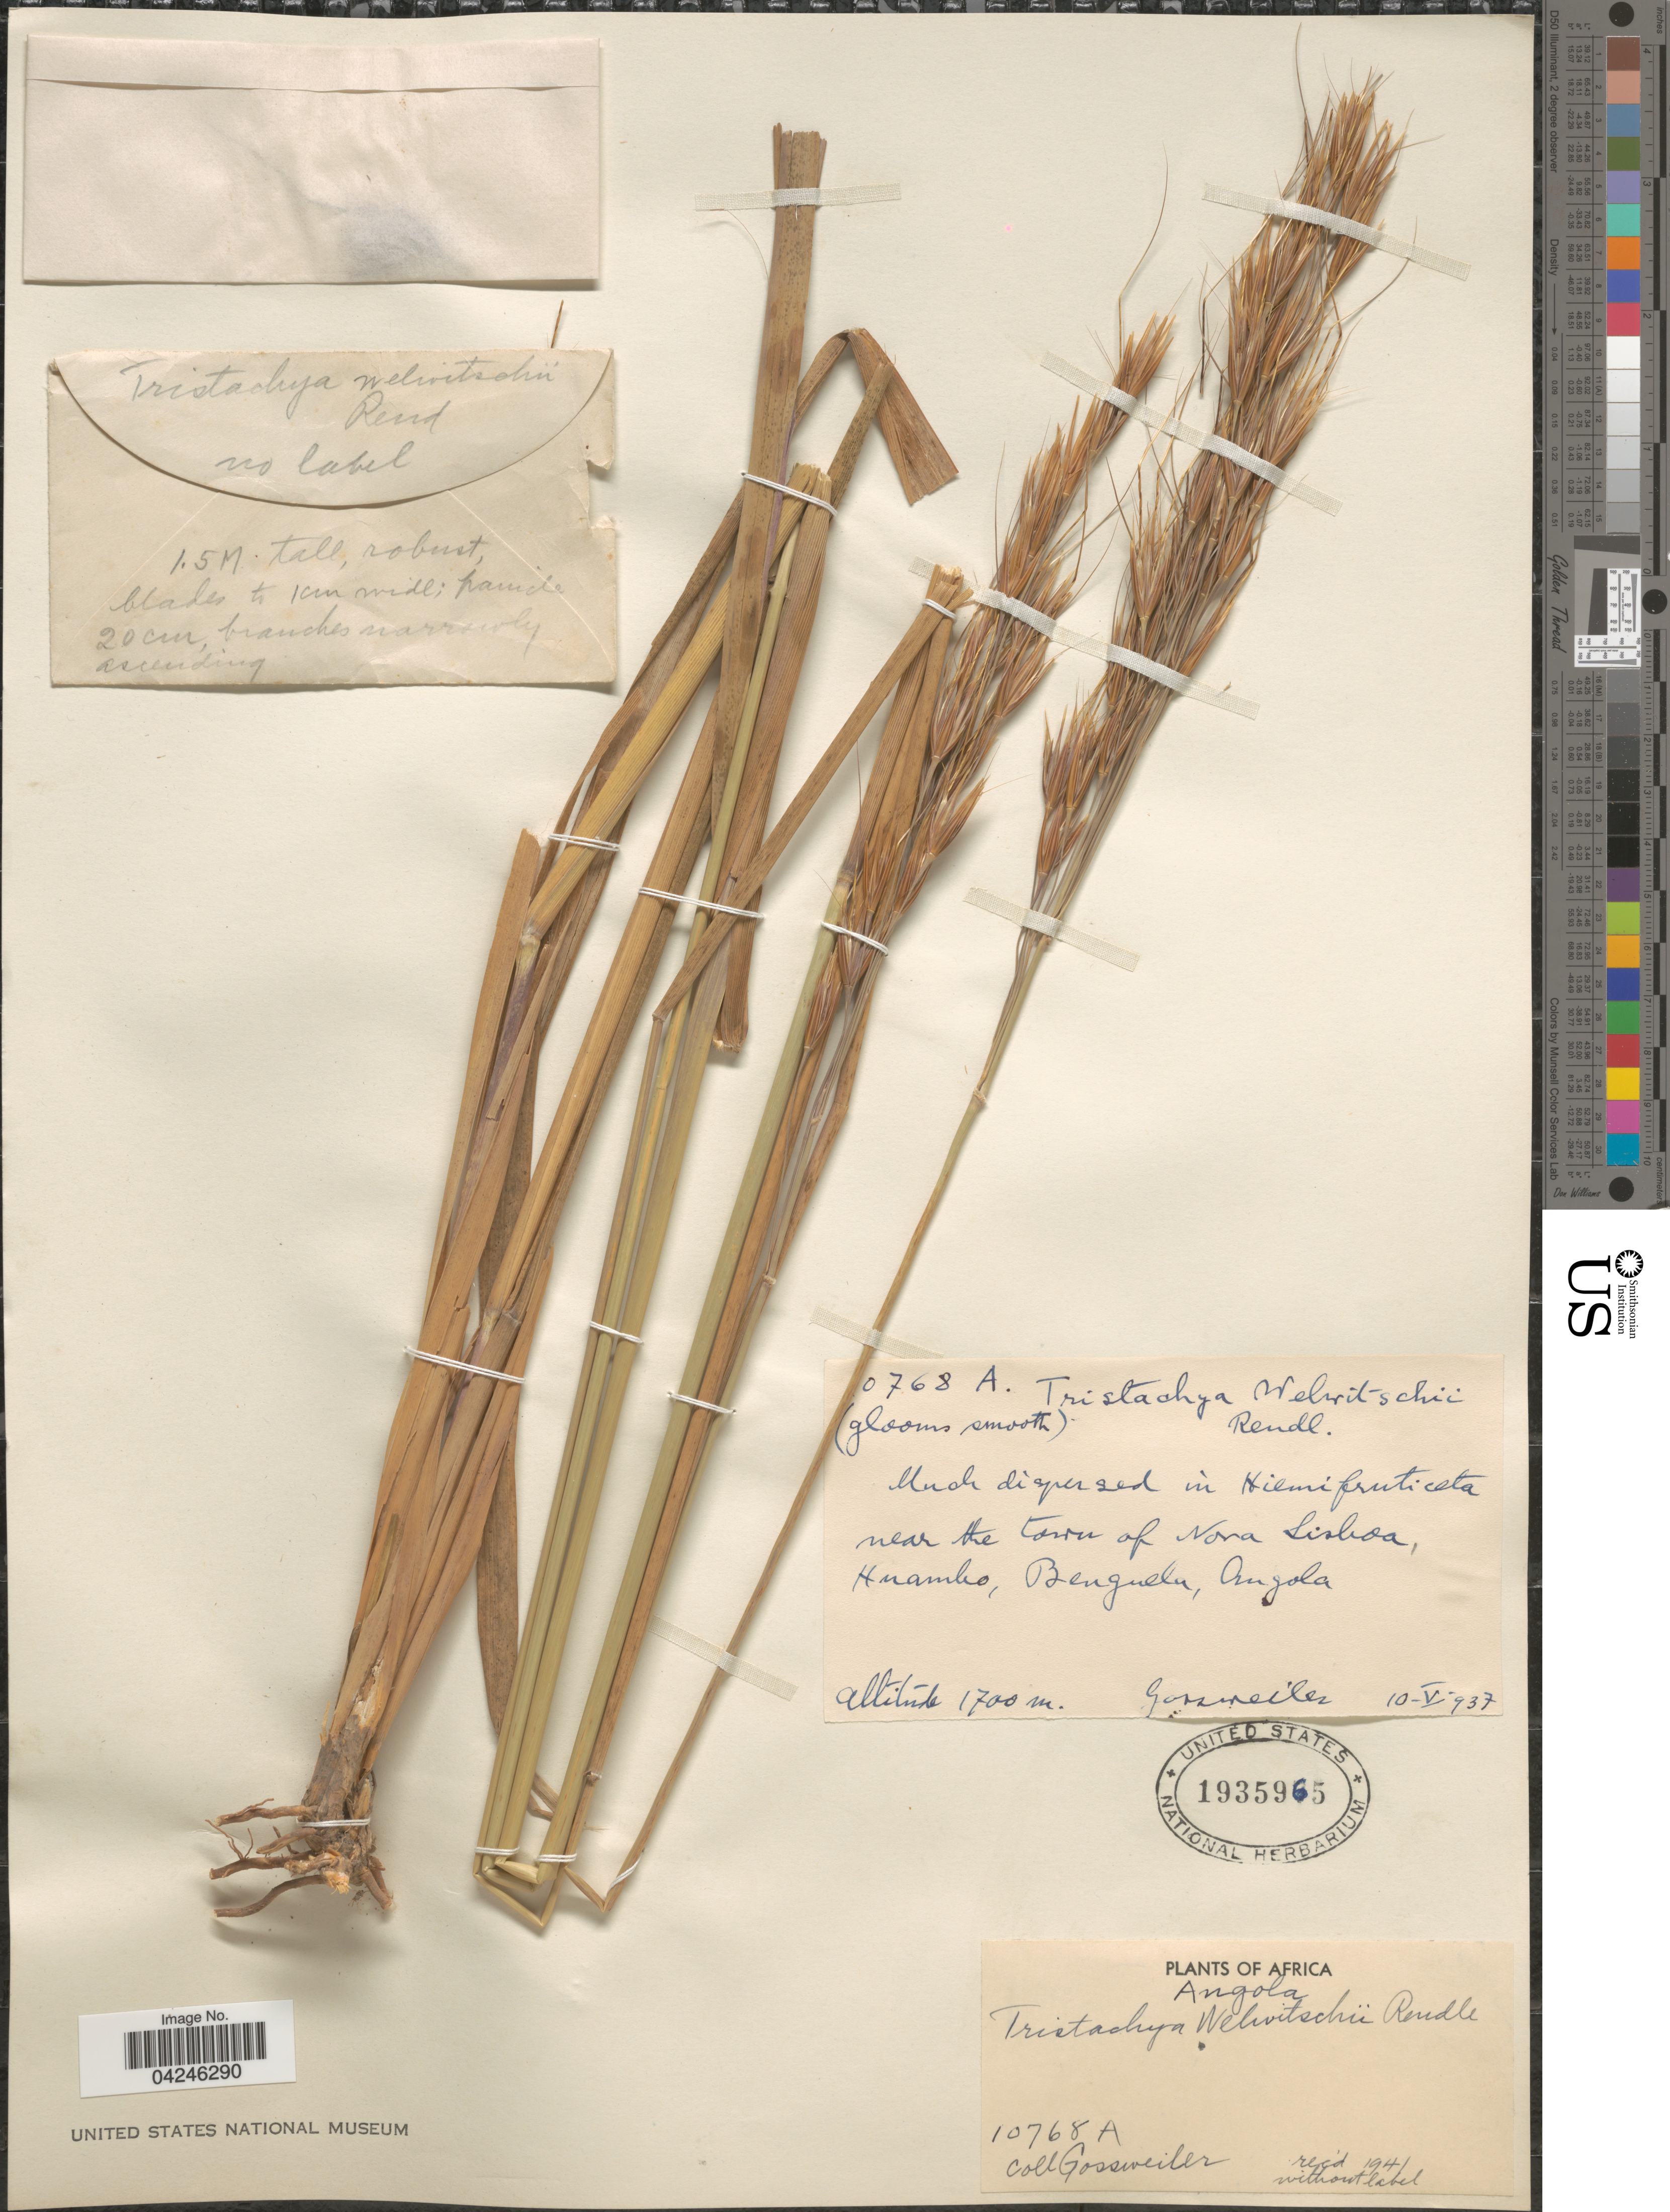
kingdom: Plantae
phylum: Tracheophyta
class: Liliopsida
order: Poales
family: Poaceae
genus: Tristachya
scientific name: Tristachya nodiglumis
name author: K. Schum.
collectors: -. Gossweiler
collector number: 10768A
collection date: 1937-05-10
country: Angola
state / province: Benguela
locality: Near the town of Nova Lisboa, Huambo.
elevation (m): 1700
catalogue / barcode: US 1935965